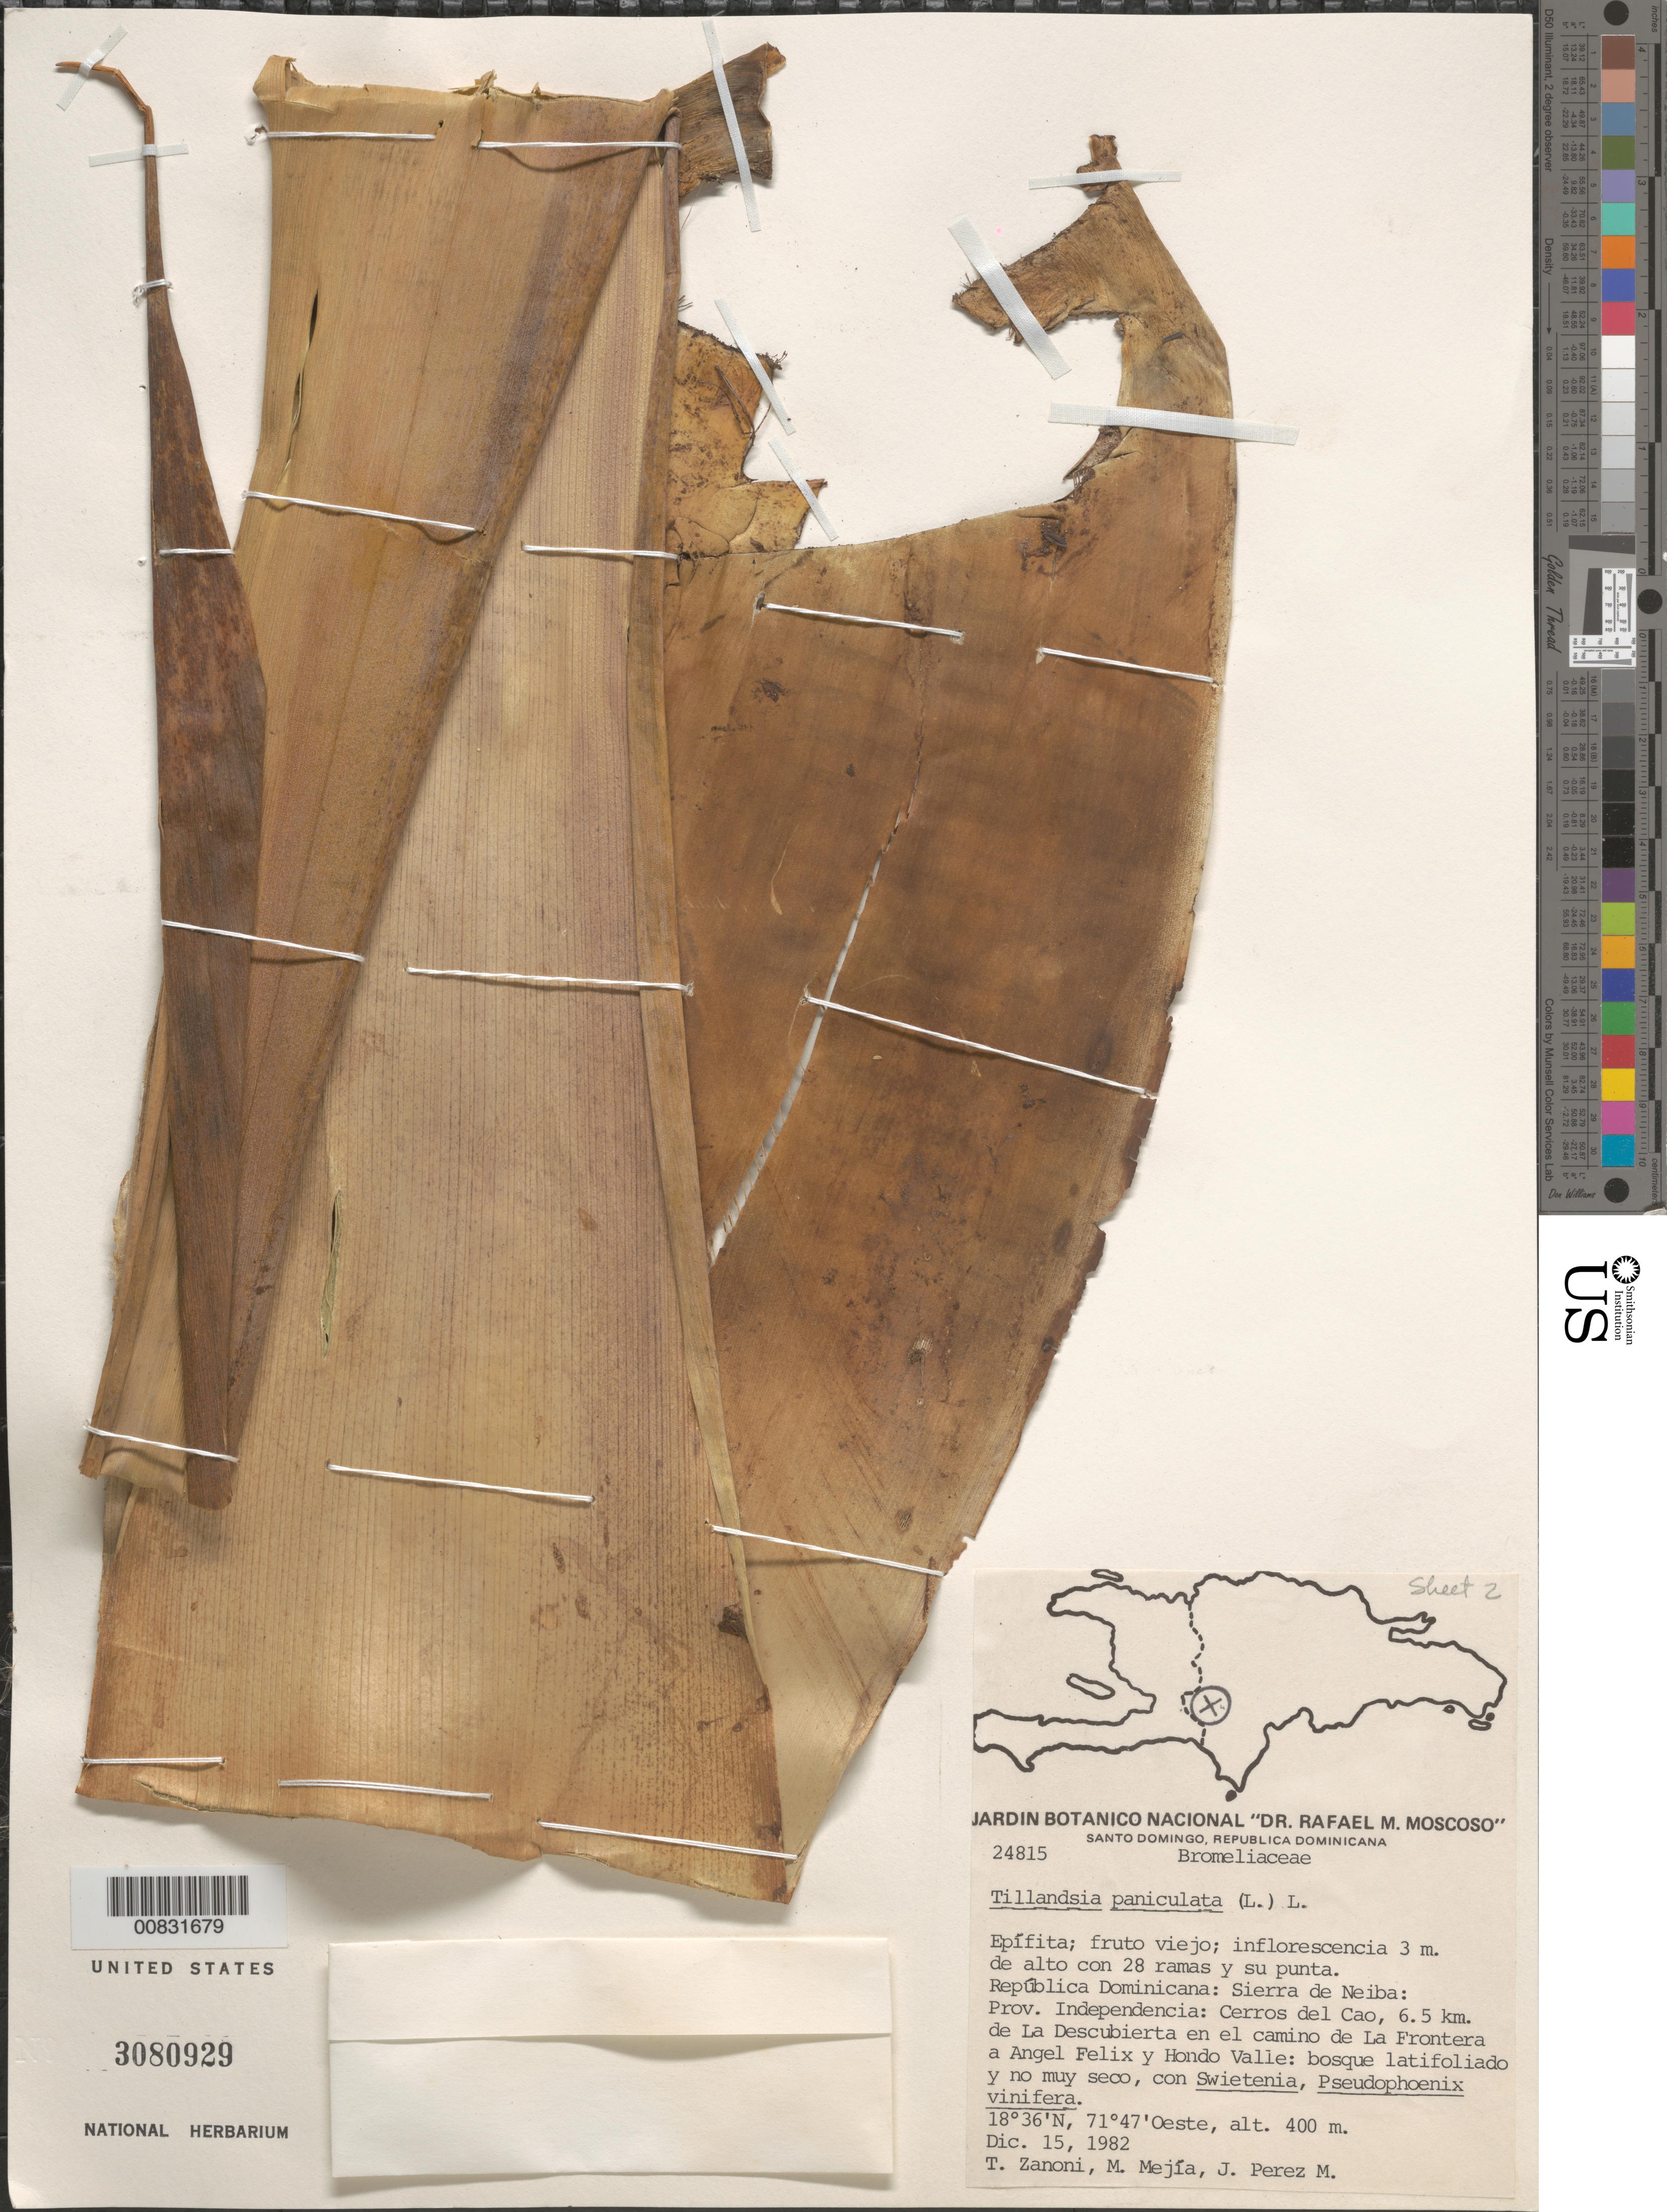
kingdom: Plantae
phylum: Tracheophyta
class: Liliopsida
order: Poales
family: Bromeliaceae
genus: Tillandsia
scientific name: Tillandsia paniculata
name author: (L.) L.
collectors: T. A. Zanoni, M. Mejia & J. Perez-M.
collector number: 24815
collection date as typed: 15 Dec 1982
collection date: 1982-12-15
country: Dominican Republic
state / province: Independencia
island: Hispaniola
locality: Sierra Neiba: Cerros del Cao, 6.5 km. de La Descubierta en el camino de La Frontera a Angel Felix y Hondo Valle.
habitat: Bosque latifoliado y no muy seco, con Swietenia, Pseudophoenix vinifera.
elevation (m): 400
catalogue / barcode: US 3080929